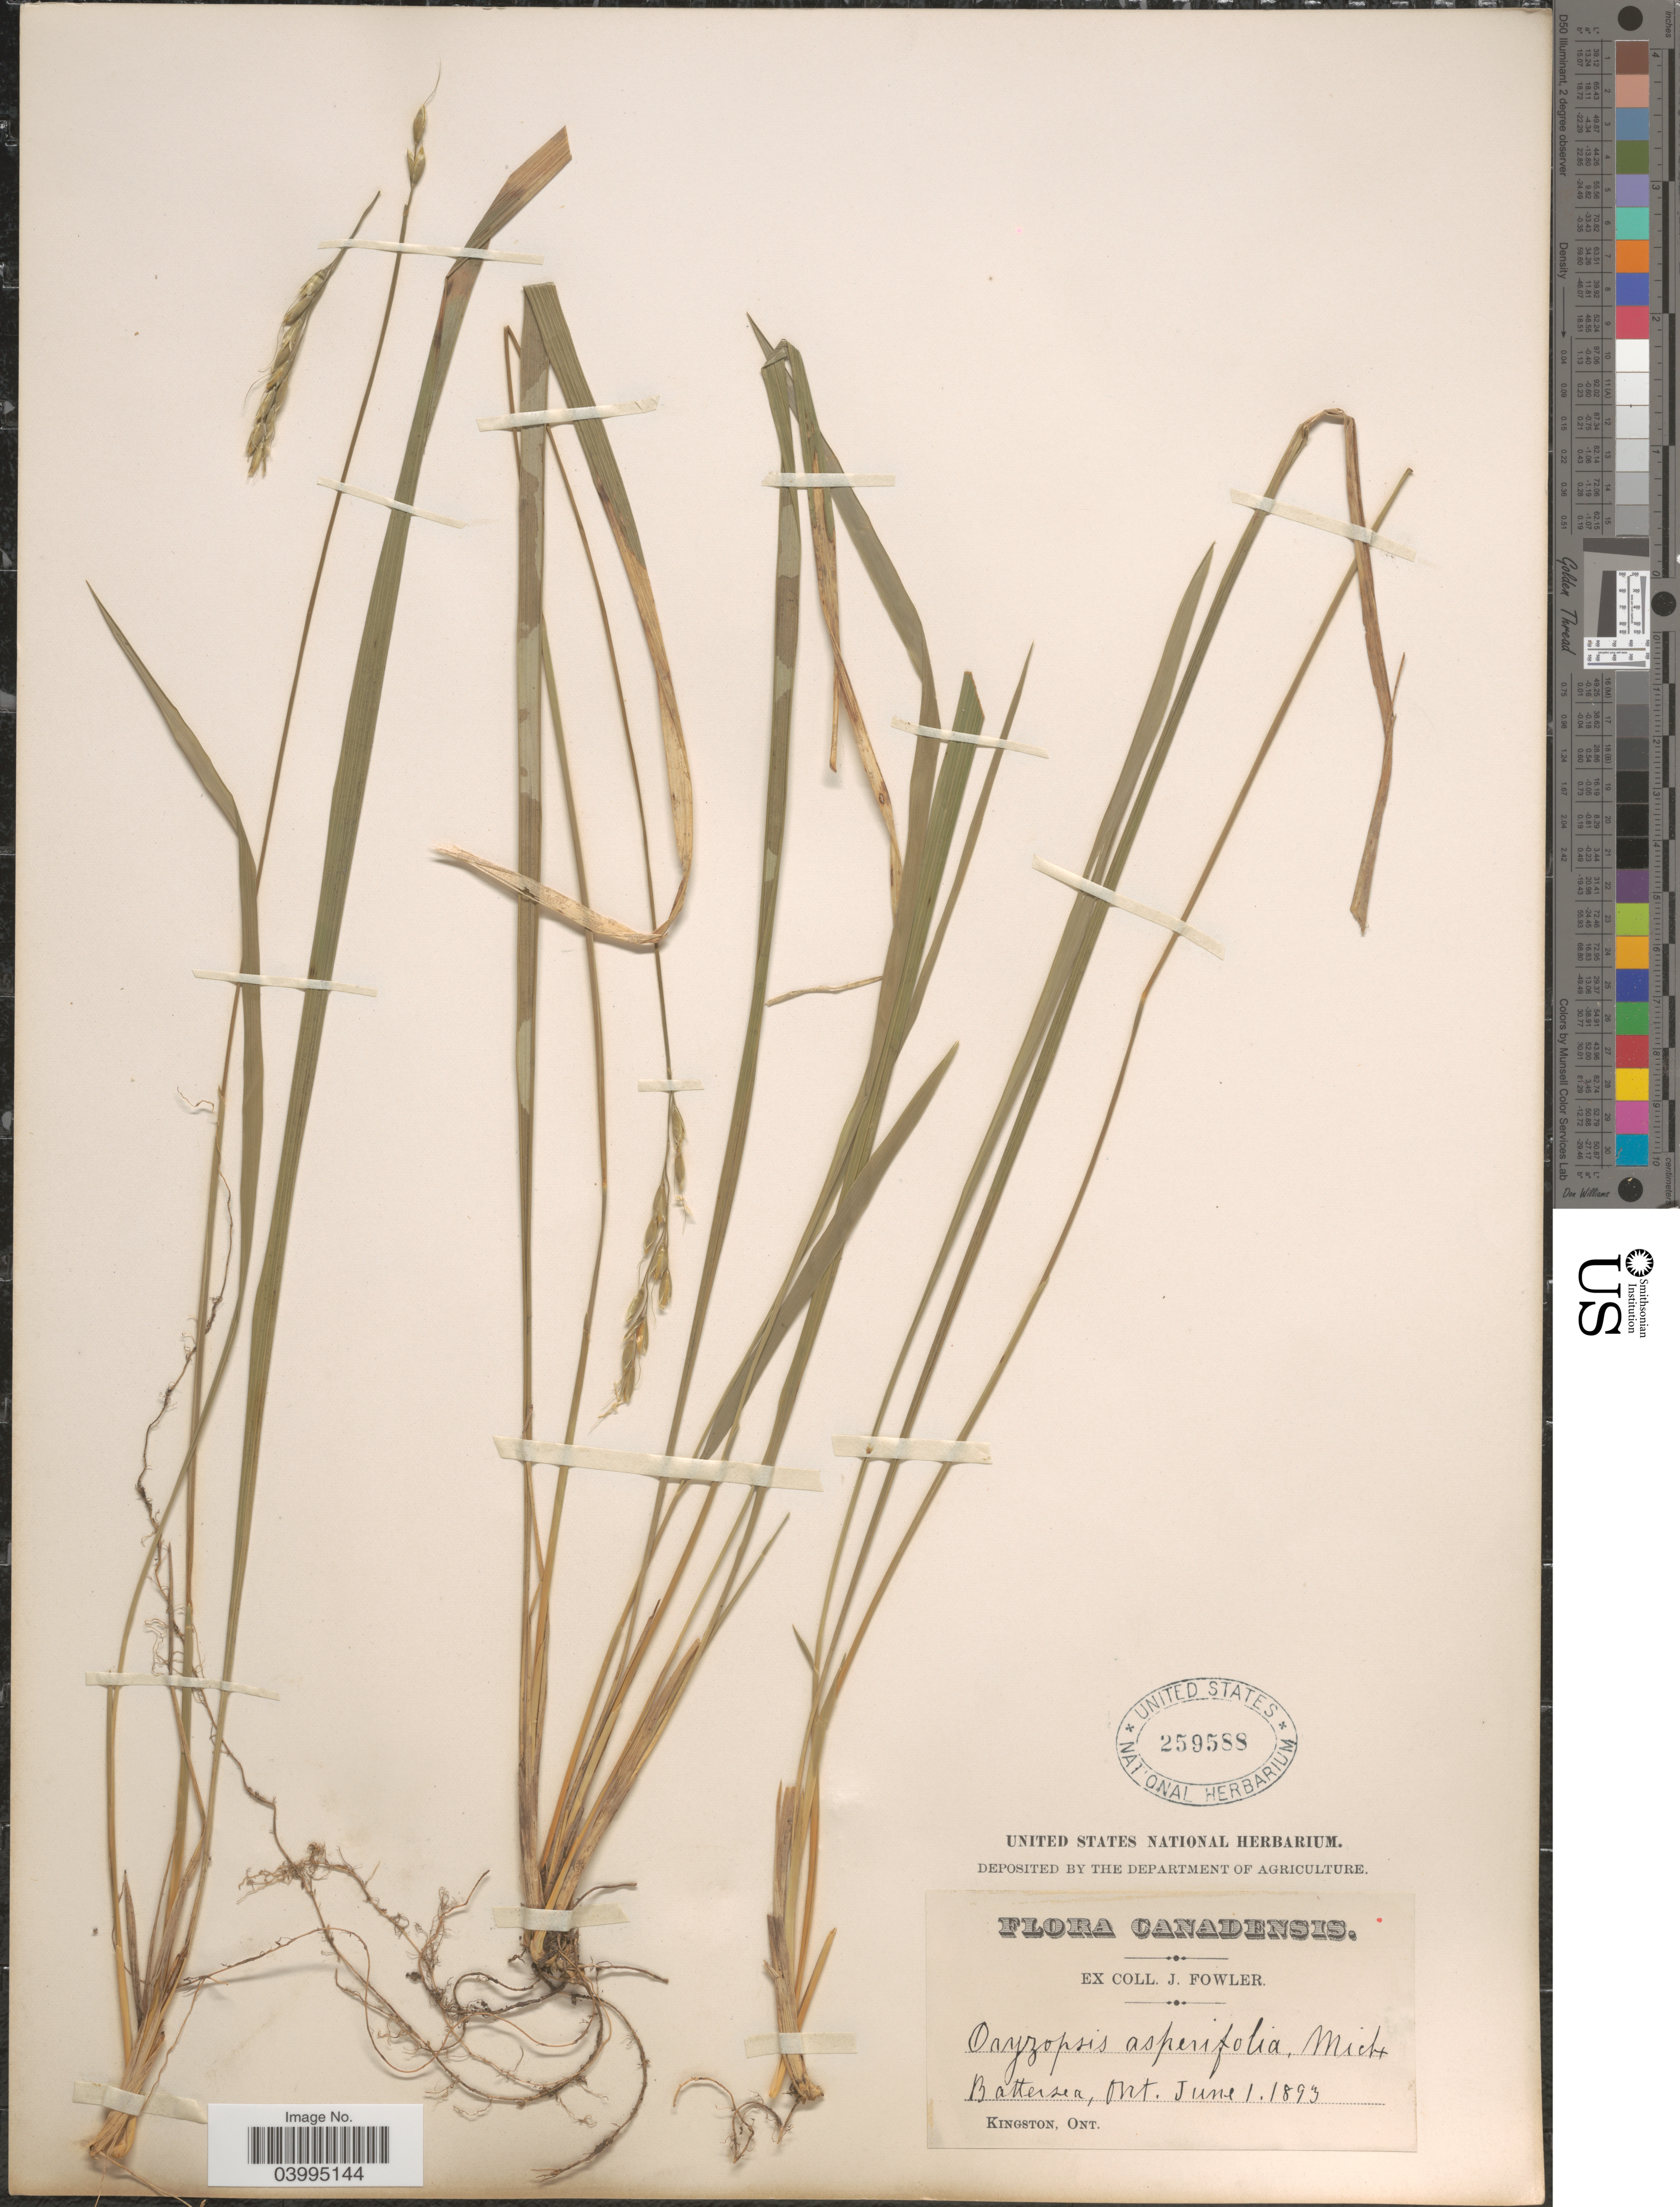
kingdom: Plantae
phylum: Tracheophyta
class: Liliopsida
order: Poales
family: Poaceae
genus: Oryzopsis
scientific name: Oryzopsis asperifolia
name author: Michx.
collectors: J. Fowler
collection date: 1893-06-01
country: Canada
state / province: Ontario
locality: Battersea. Kingston.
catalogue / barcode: US 259588